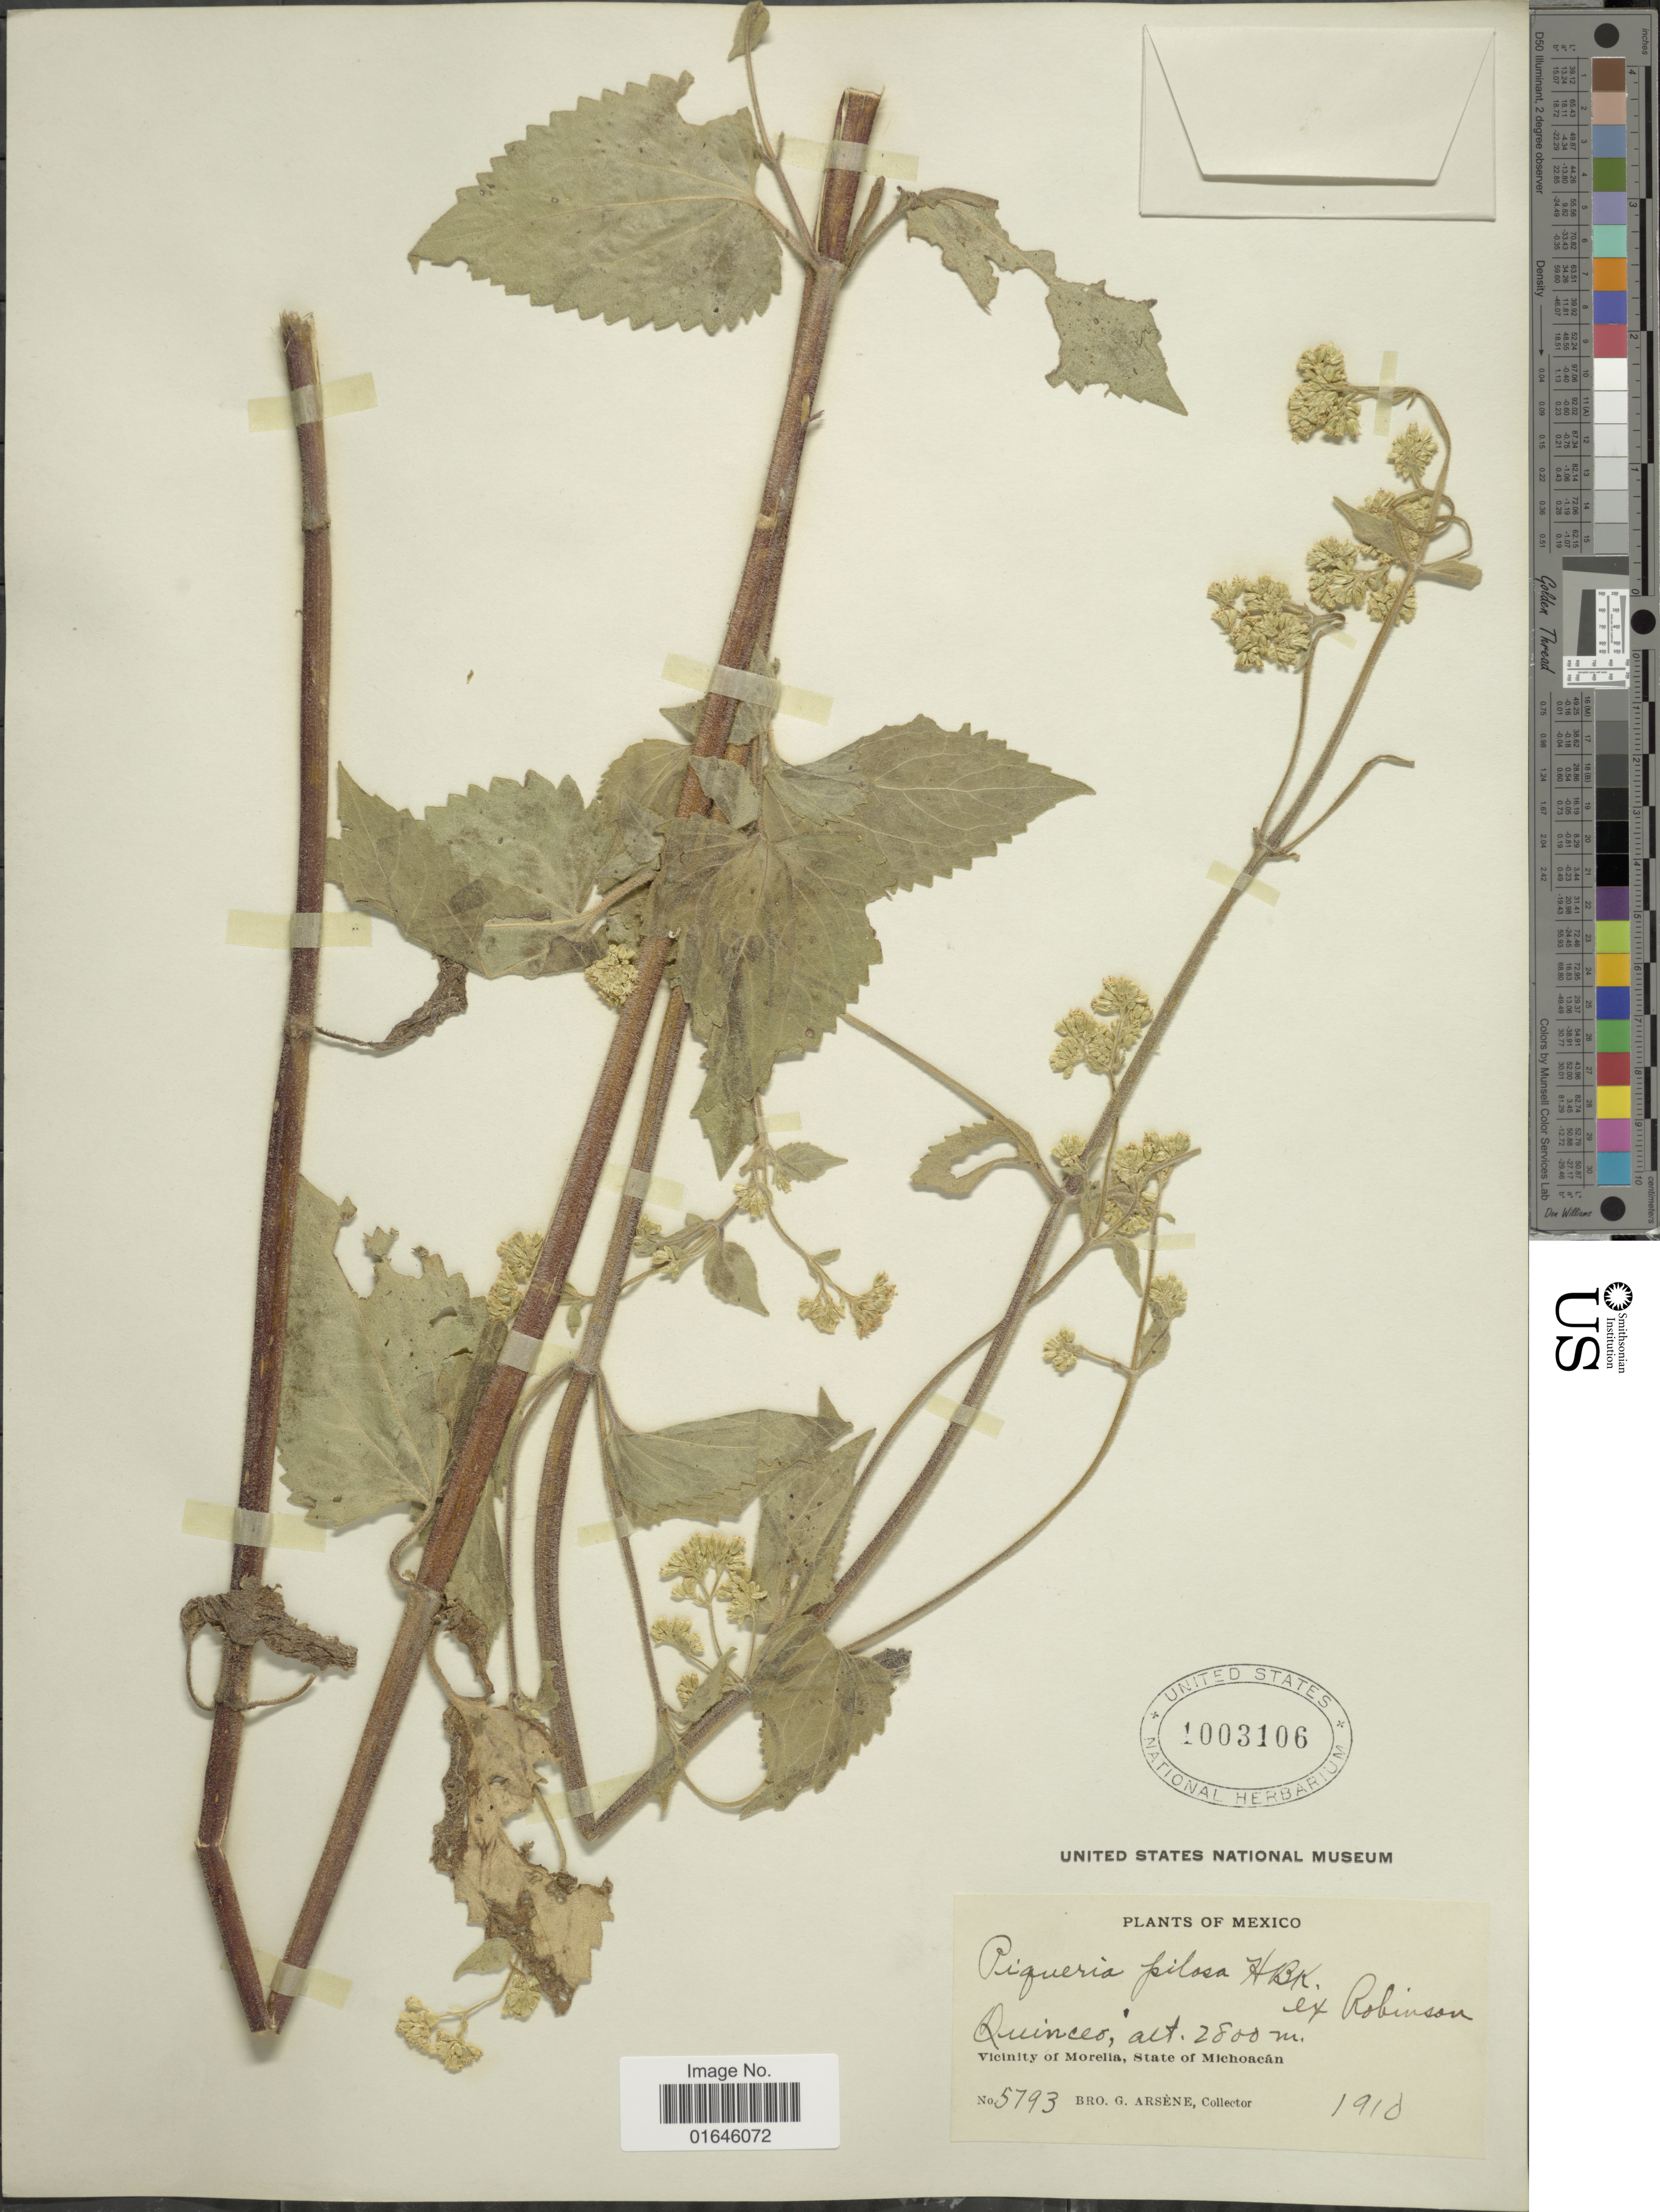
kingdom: Plantae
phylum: Tracheophyta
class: Magnoliopsida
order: Asterales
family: Asteraceae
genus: Piqueria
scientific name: Piqueria pilosa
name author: Kunth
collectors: Bro. G. Arsène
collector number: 5793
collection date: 1910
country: Mexico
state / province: Michoacán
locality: Quincea, Vicinity of Morelia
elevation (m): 2800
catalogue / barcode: US 1003106